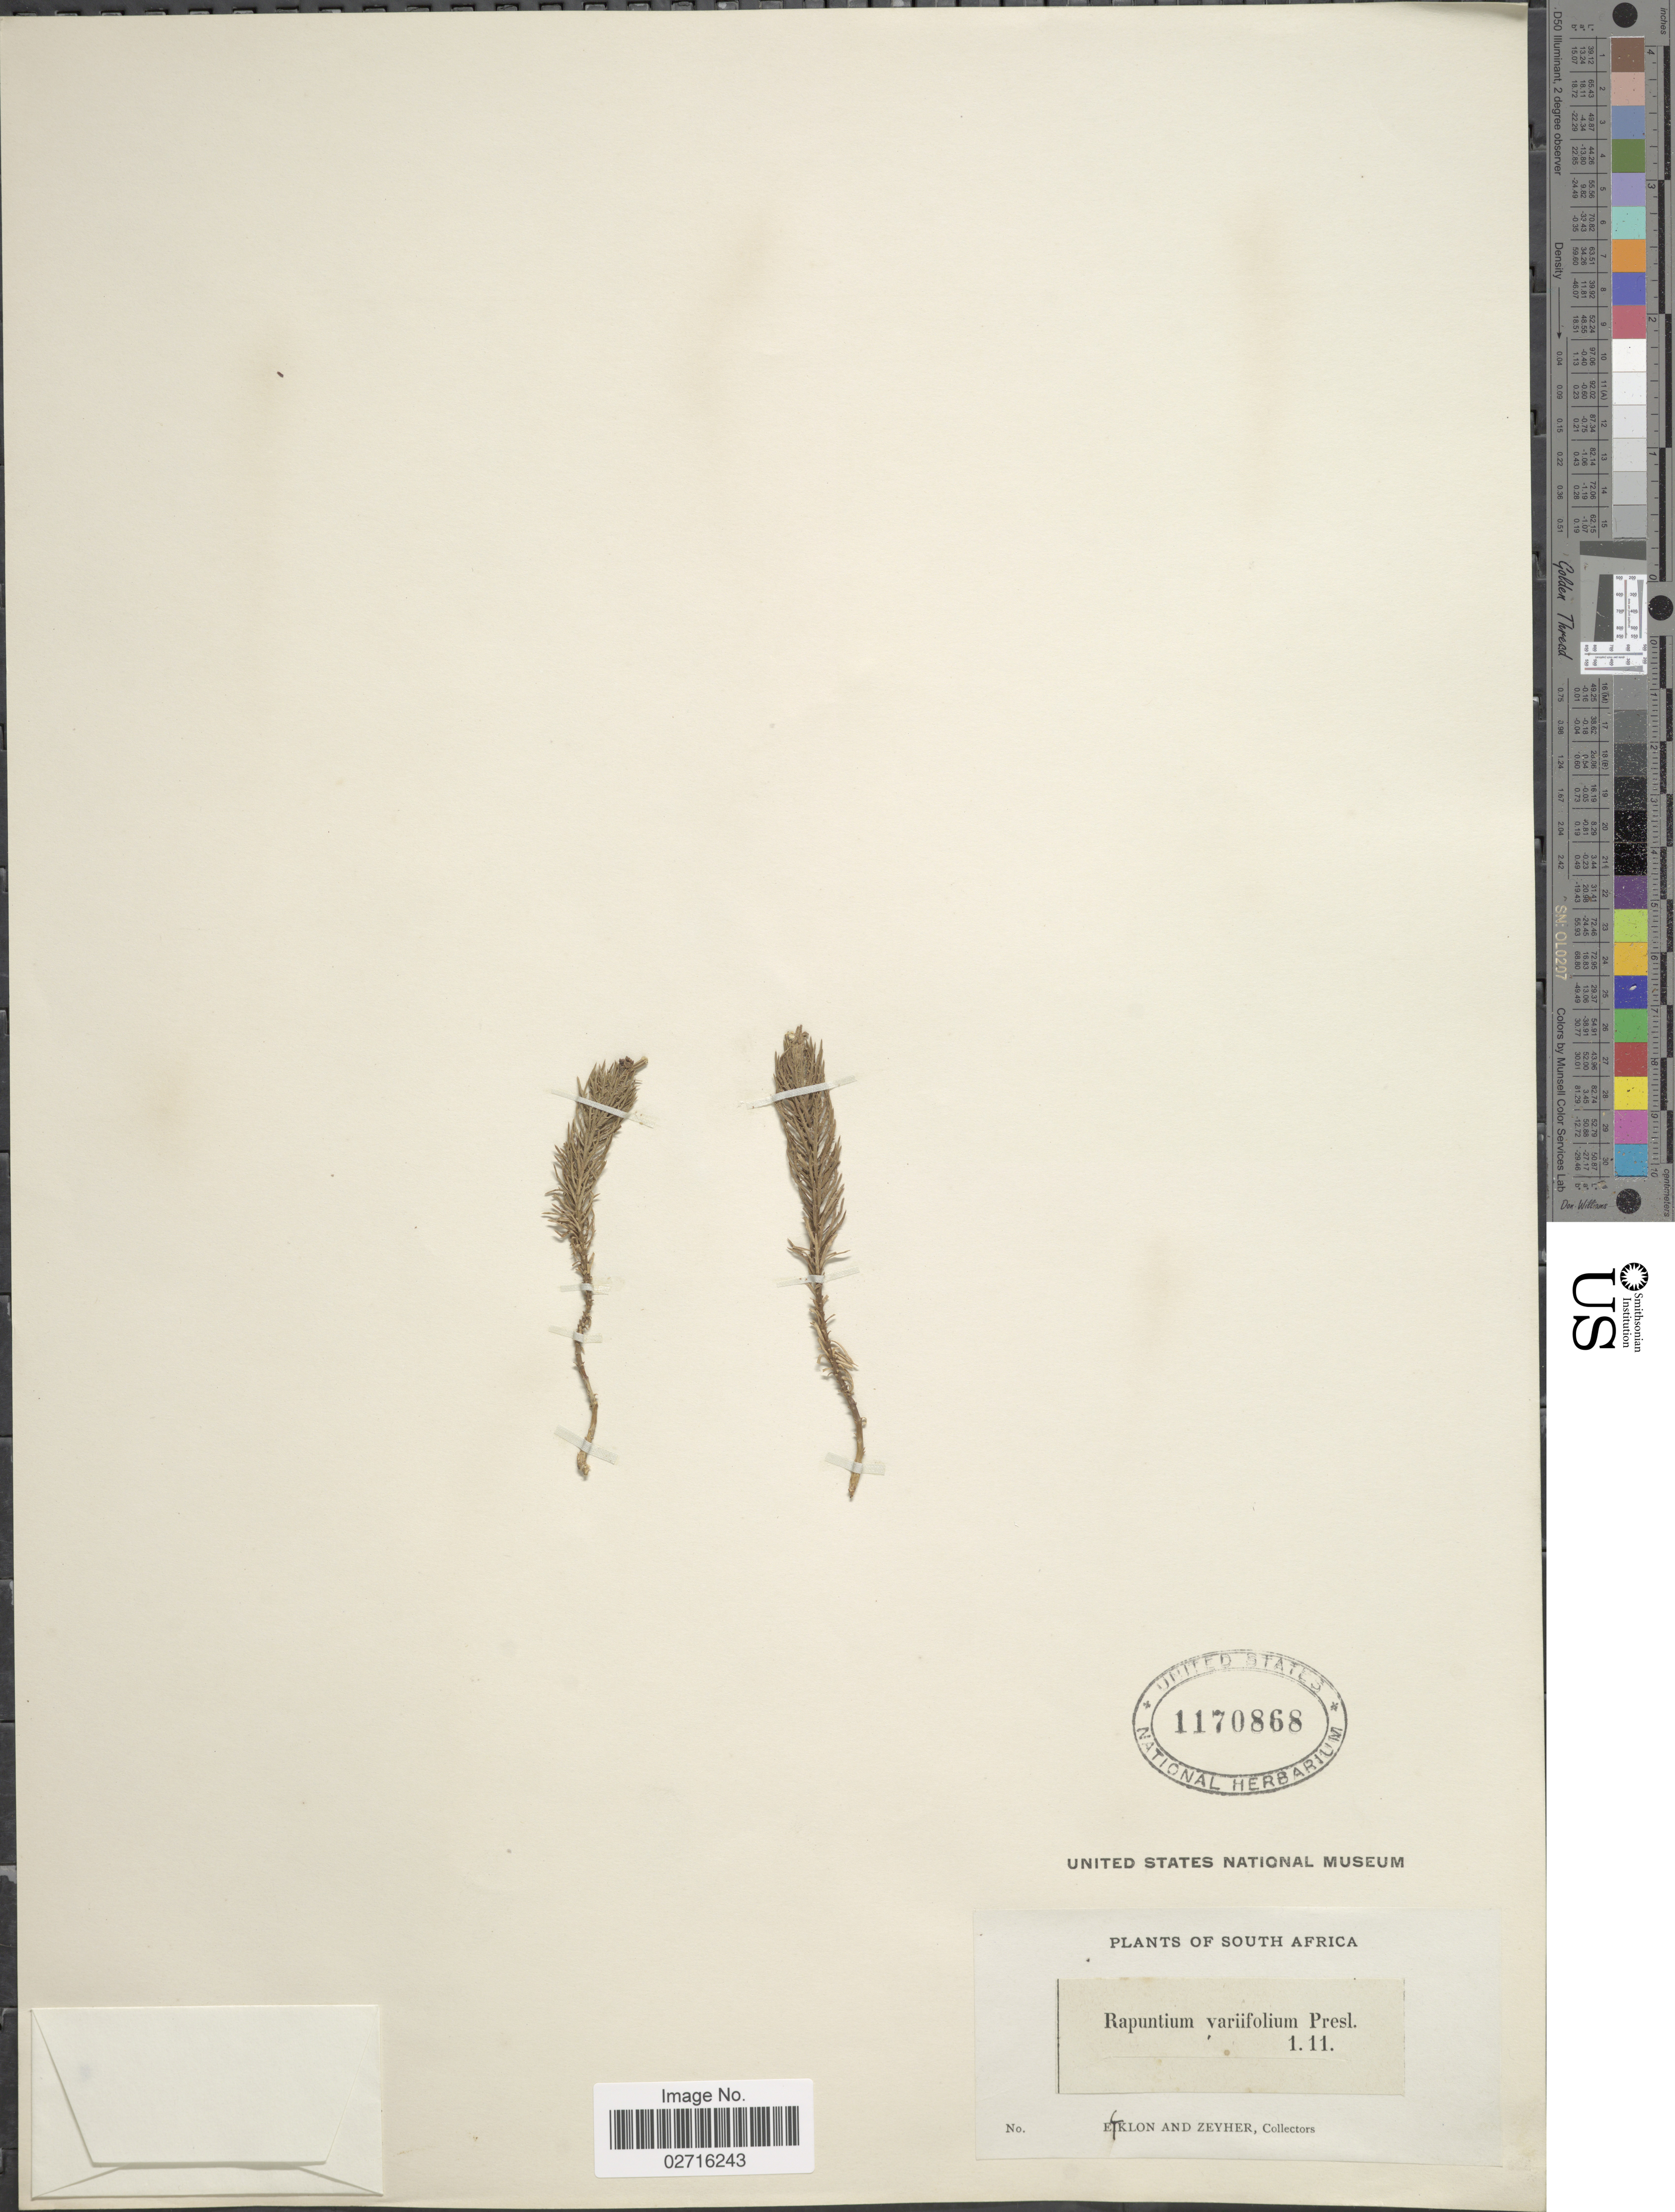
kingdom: Plantae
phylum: Tracheophyta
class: Magnoliopsida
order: Asterales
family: Campanulaceae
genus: Lobelia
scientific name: Lobelia variifolia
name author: Sims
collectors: -. Ecklon & -. Zeyher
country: South Africa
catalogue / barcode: US 1170868